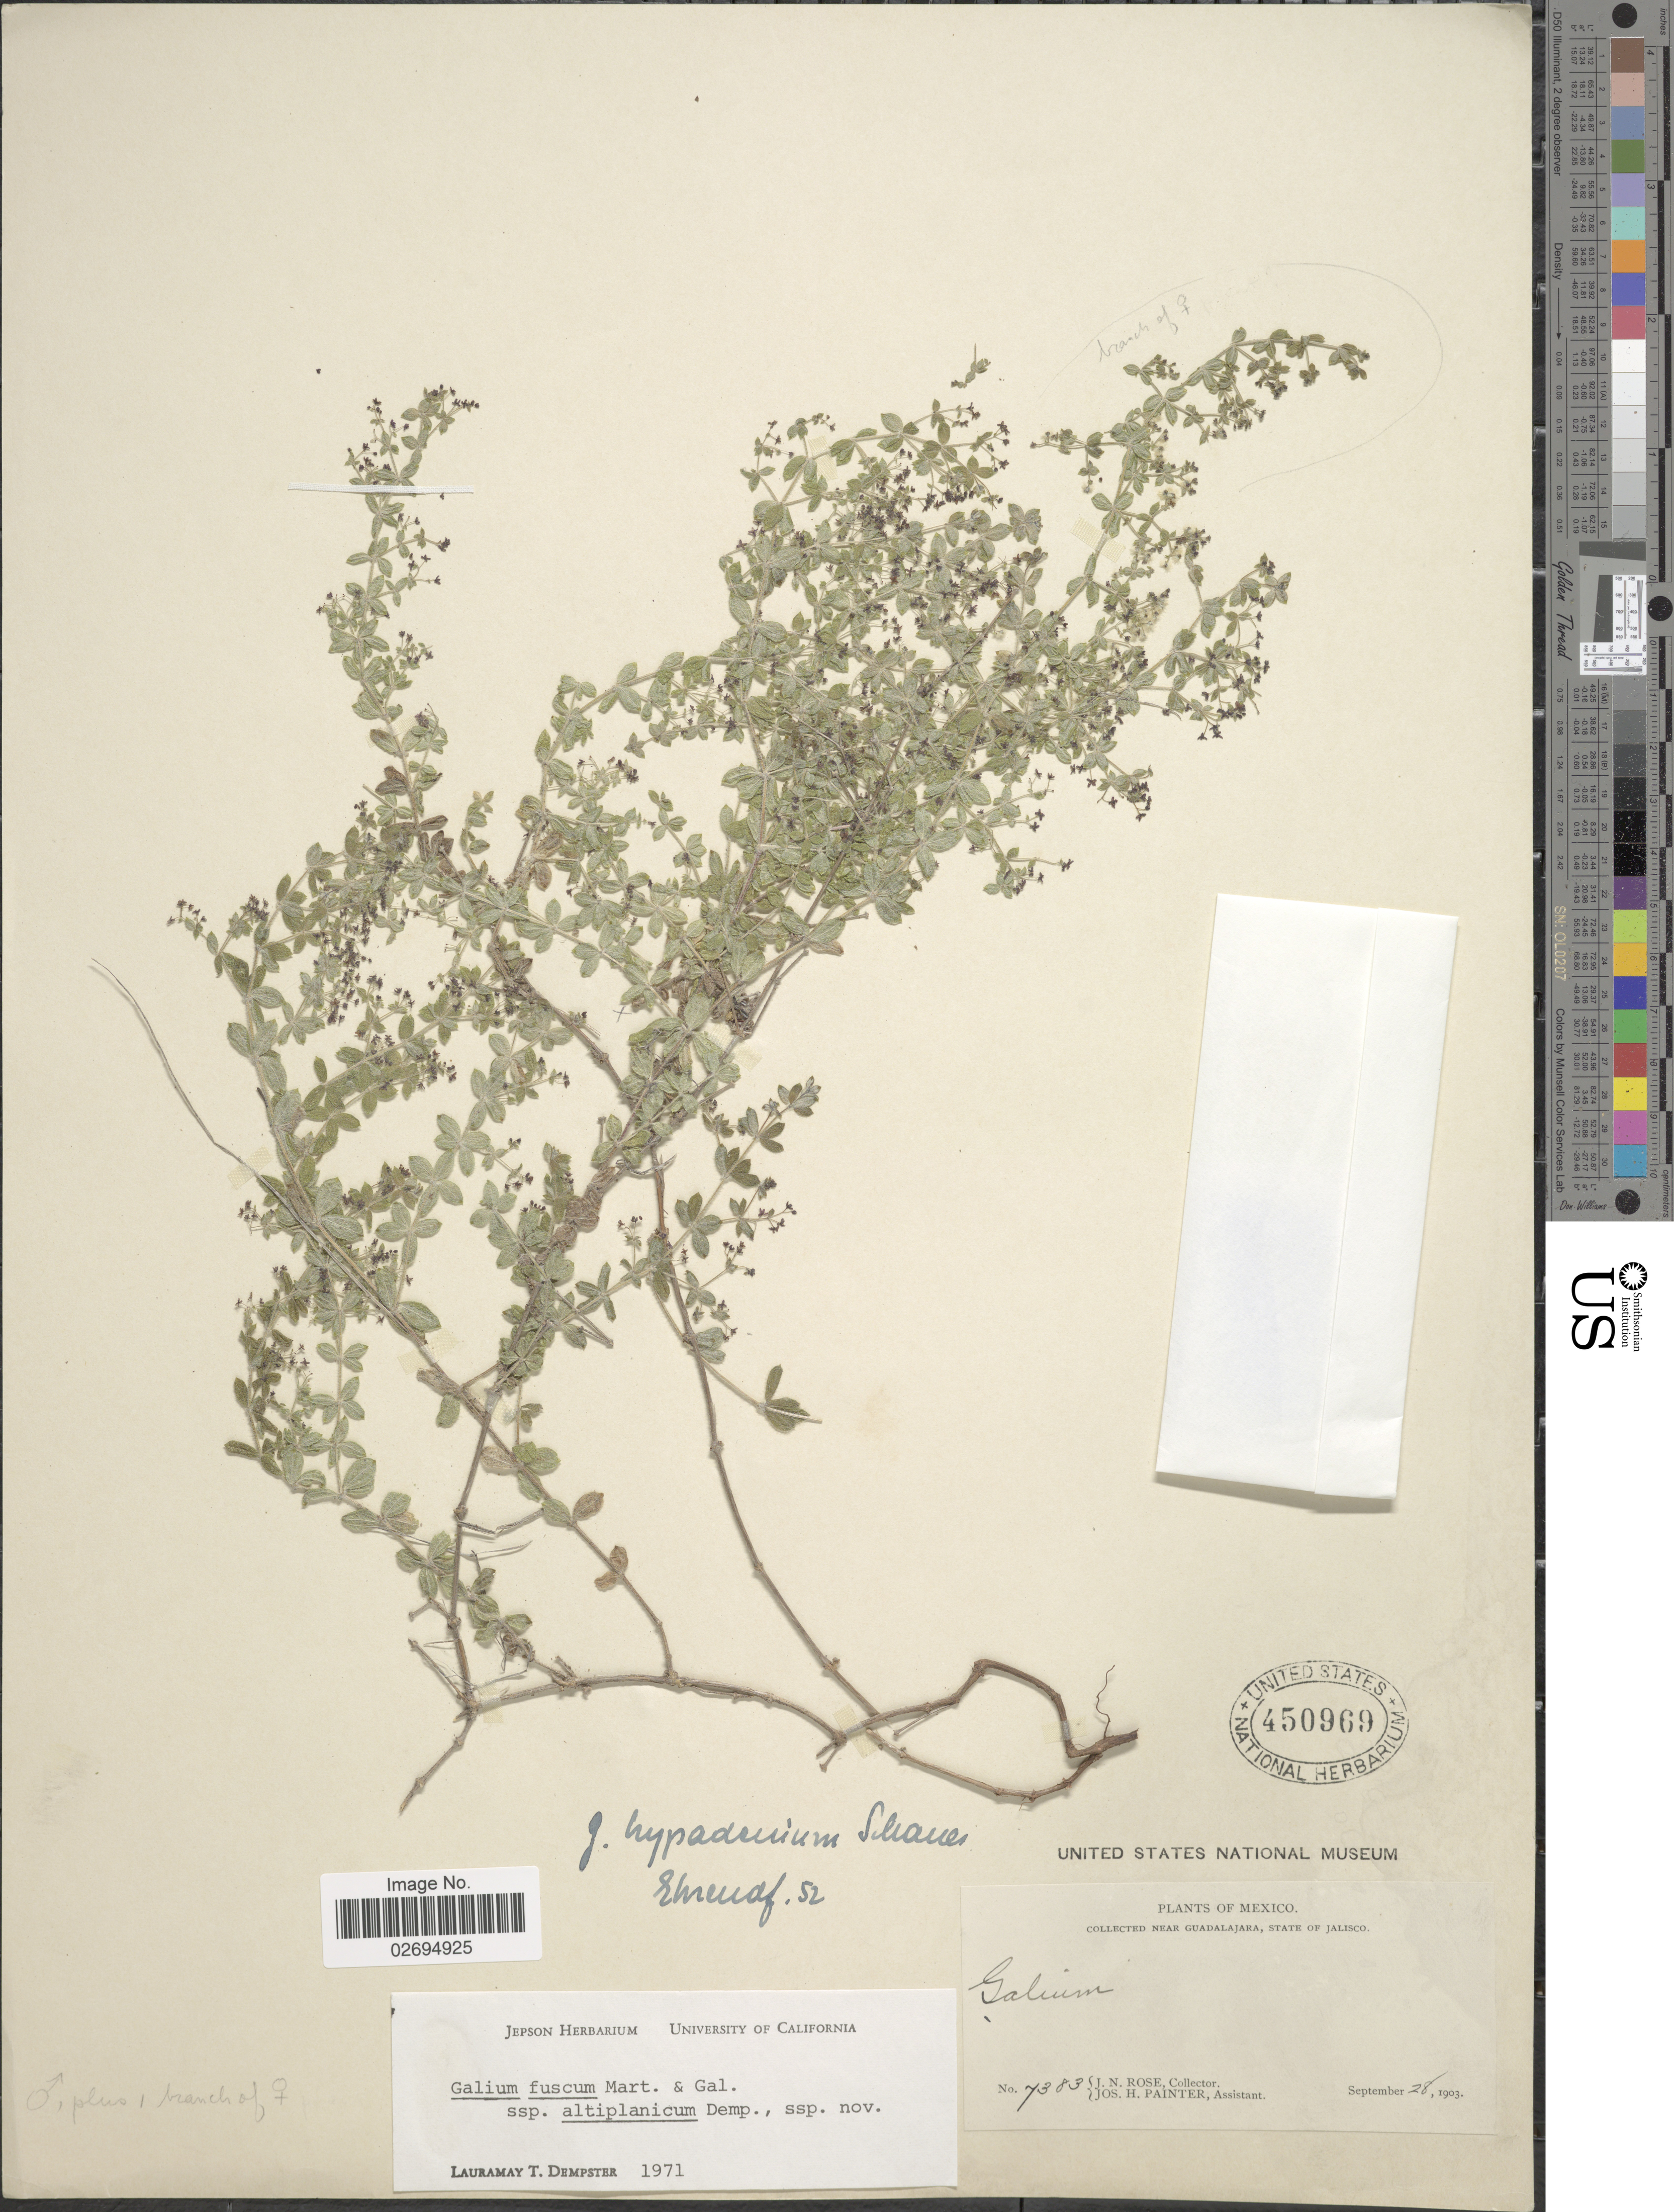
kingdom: Plantae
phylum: Tracheophyta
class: Magnoliopsida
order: Gentianales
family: Rubiaceae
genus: Galium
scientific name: Galium fuscum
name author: M. Martens & Galeotti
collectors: J. N. Rose & J. H. Painter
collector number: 7383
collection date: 1903-09-28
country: Mexico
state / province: Jalisco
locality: Near Guadalajara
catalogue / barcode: US 450969